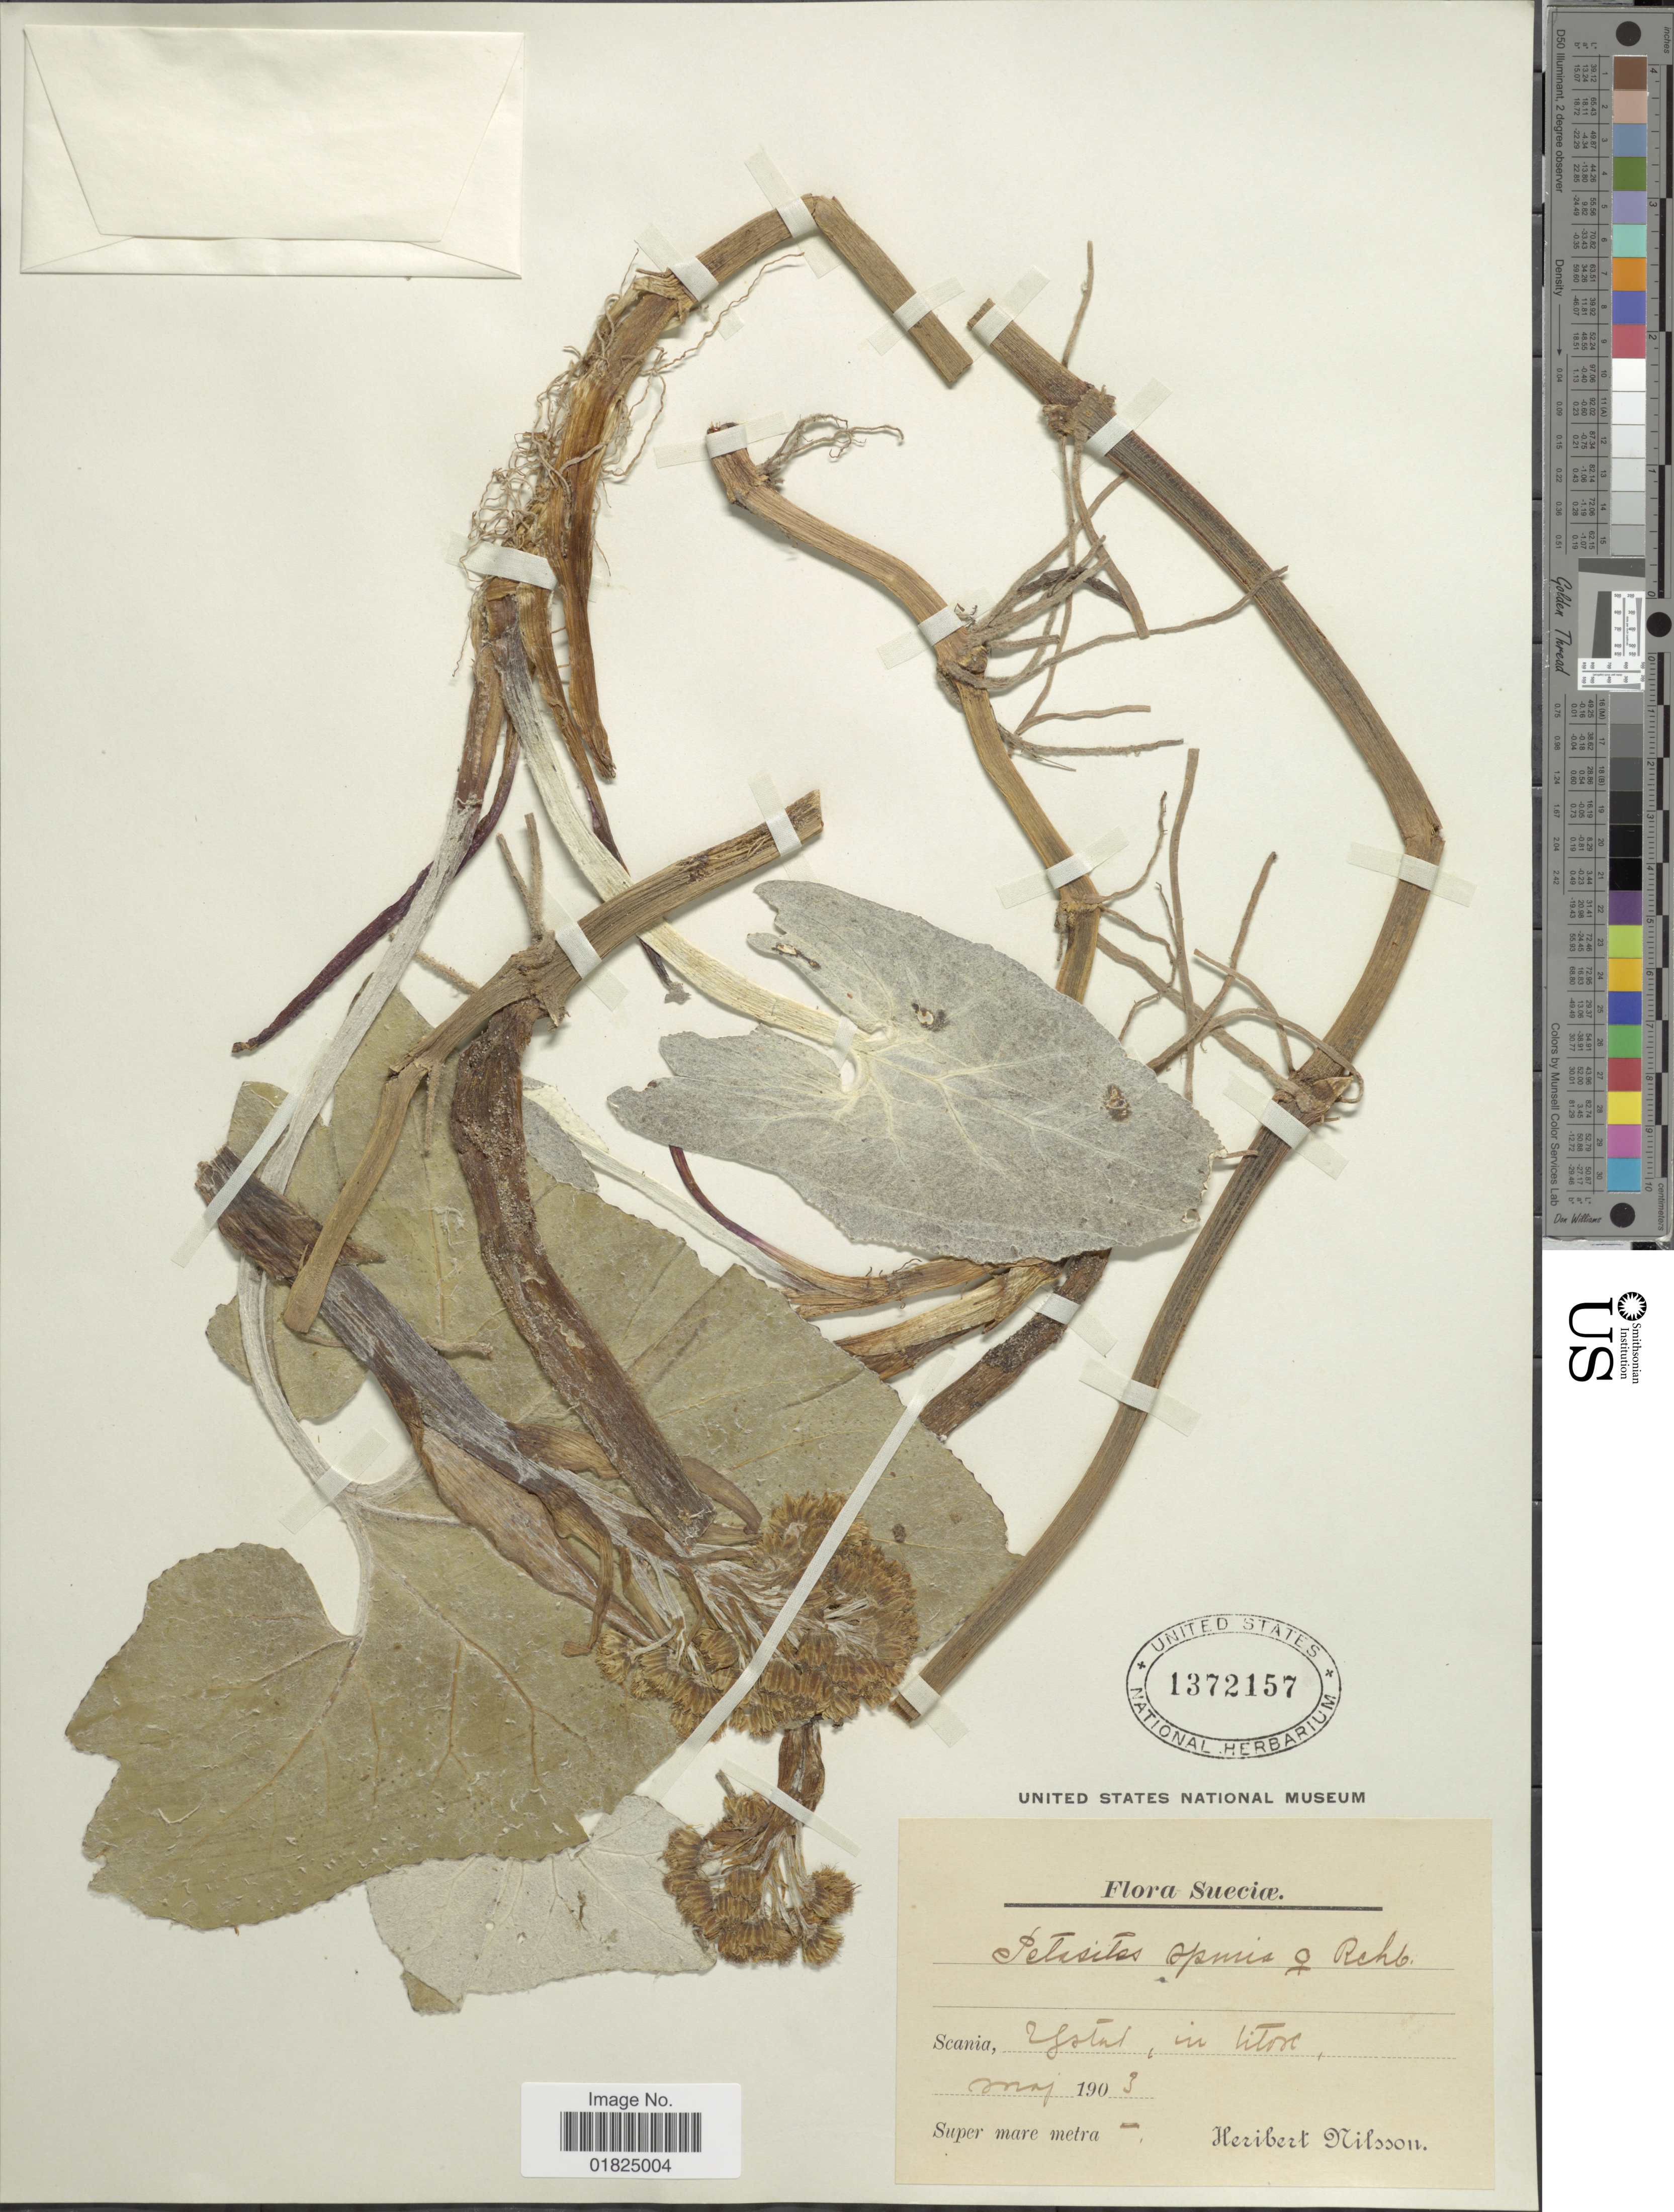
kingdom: Plantae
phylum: Tracheophyta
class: Magnoliopsida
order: Asterales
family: Asteraceae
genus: Petasites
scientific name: Petasites spurius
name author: (Retz.) Rchb.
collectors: N. H. Nilsson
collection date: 1903-05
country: Sweden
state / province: Skåne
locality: Scania, Ystad in litor [interpreted]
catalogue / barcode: US 1372157